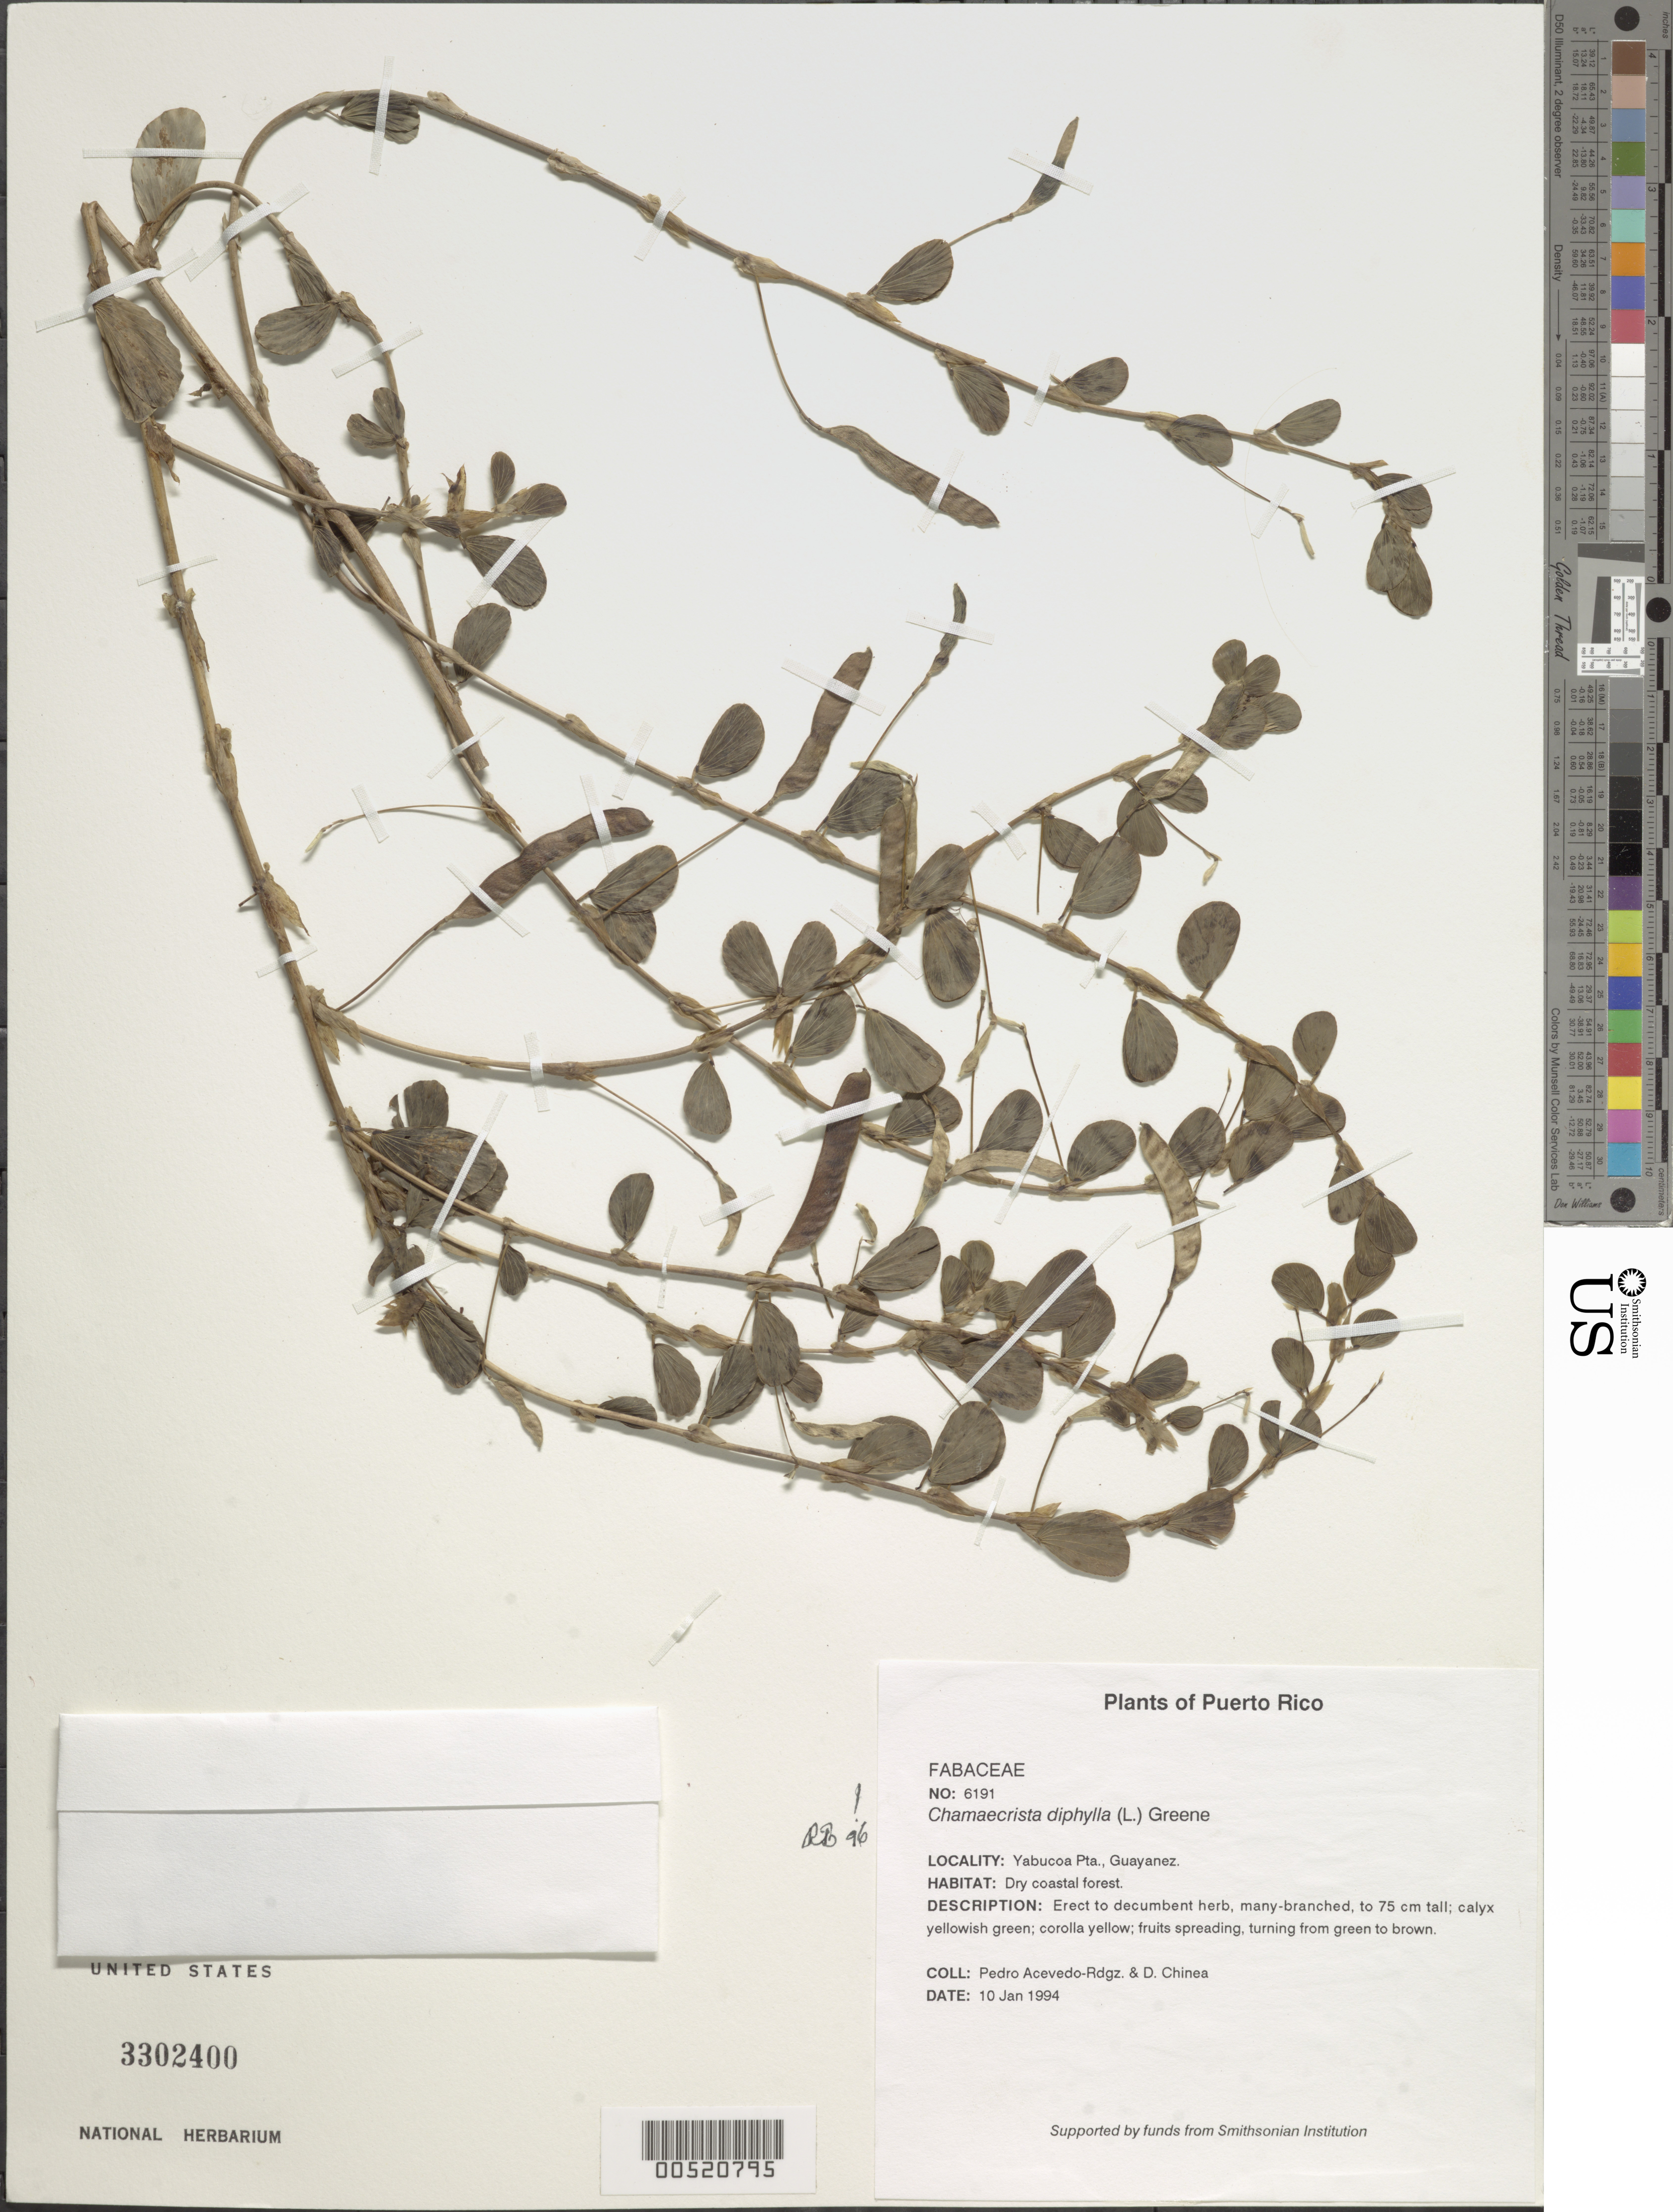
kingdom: Plantae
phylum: Tracheophyta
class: Magnoliopsida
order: Fabales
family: Fabaceae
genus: Chamaecrista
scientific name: Chamaecrista diphylla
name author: (L.) Greene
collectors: P. Acevedo-Rodr. & D. Chinea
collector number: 6191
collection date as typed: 10 Jan 1994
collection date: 1994-01-10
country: Puerto Rico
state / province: Yabucoa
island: Puerto Rico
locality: Yabucoa Pta., Guayanes.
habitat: Dry coastal forest.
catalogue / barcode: US 3302400